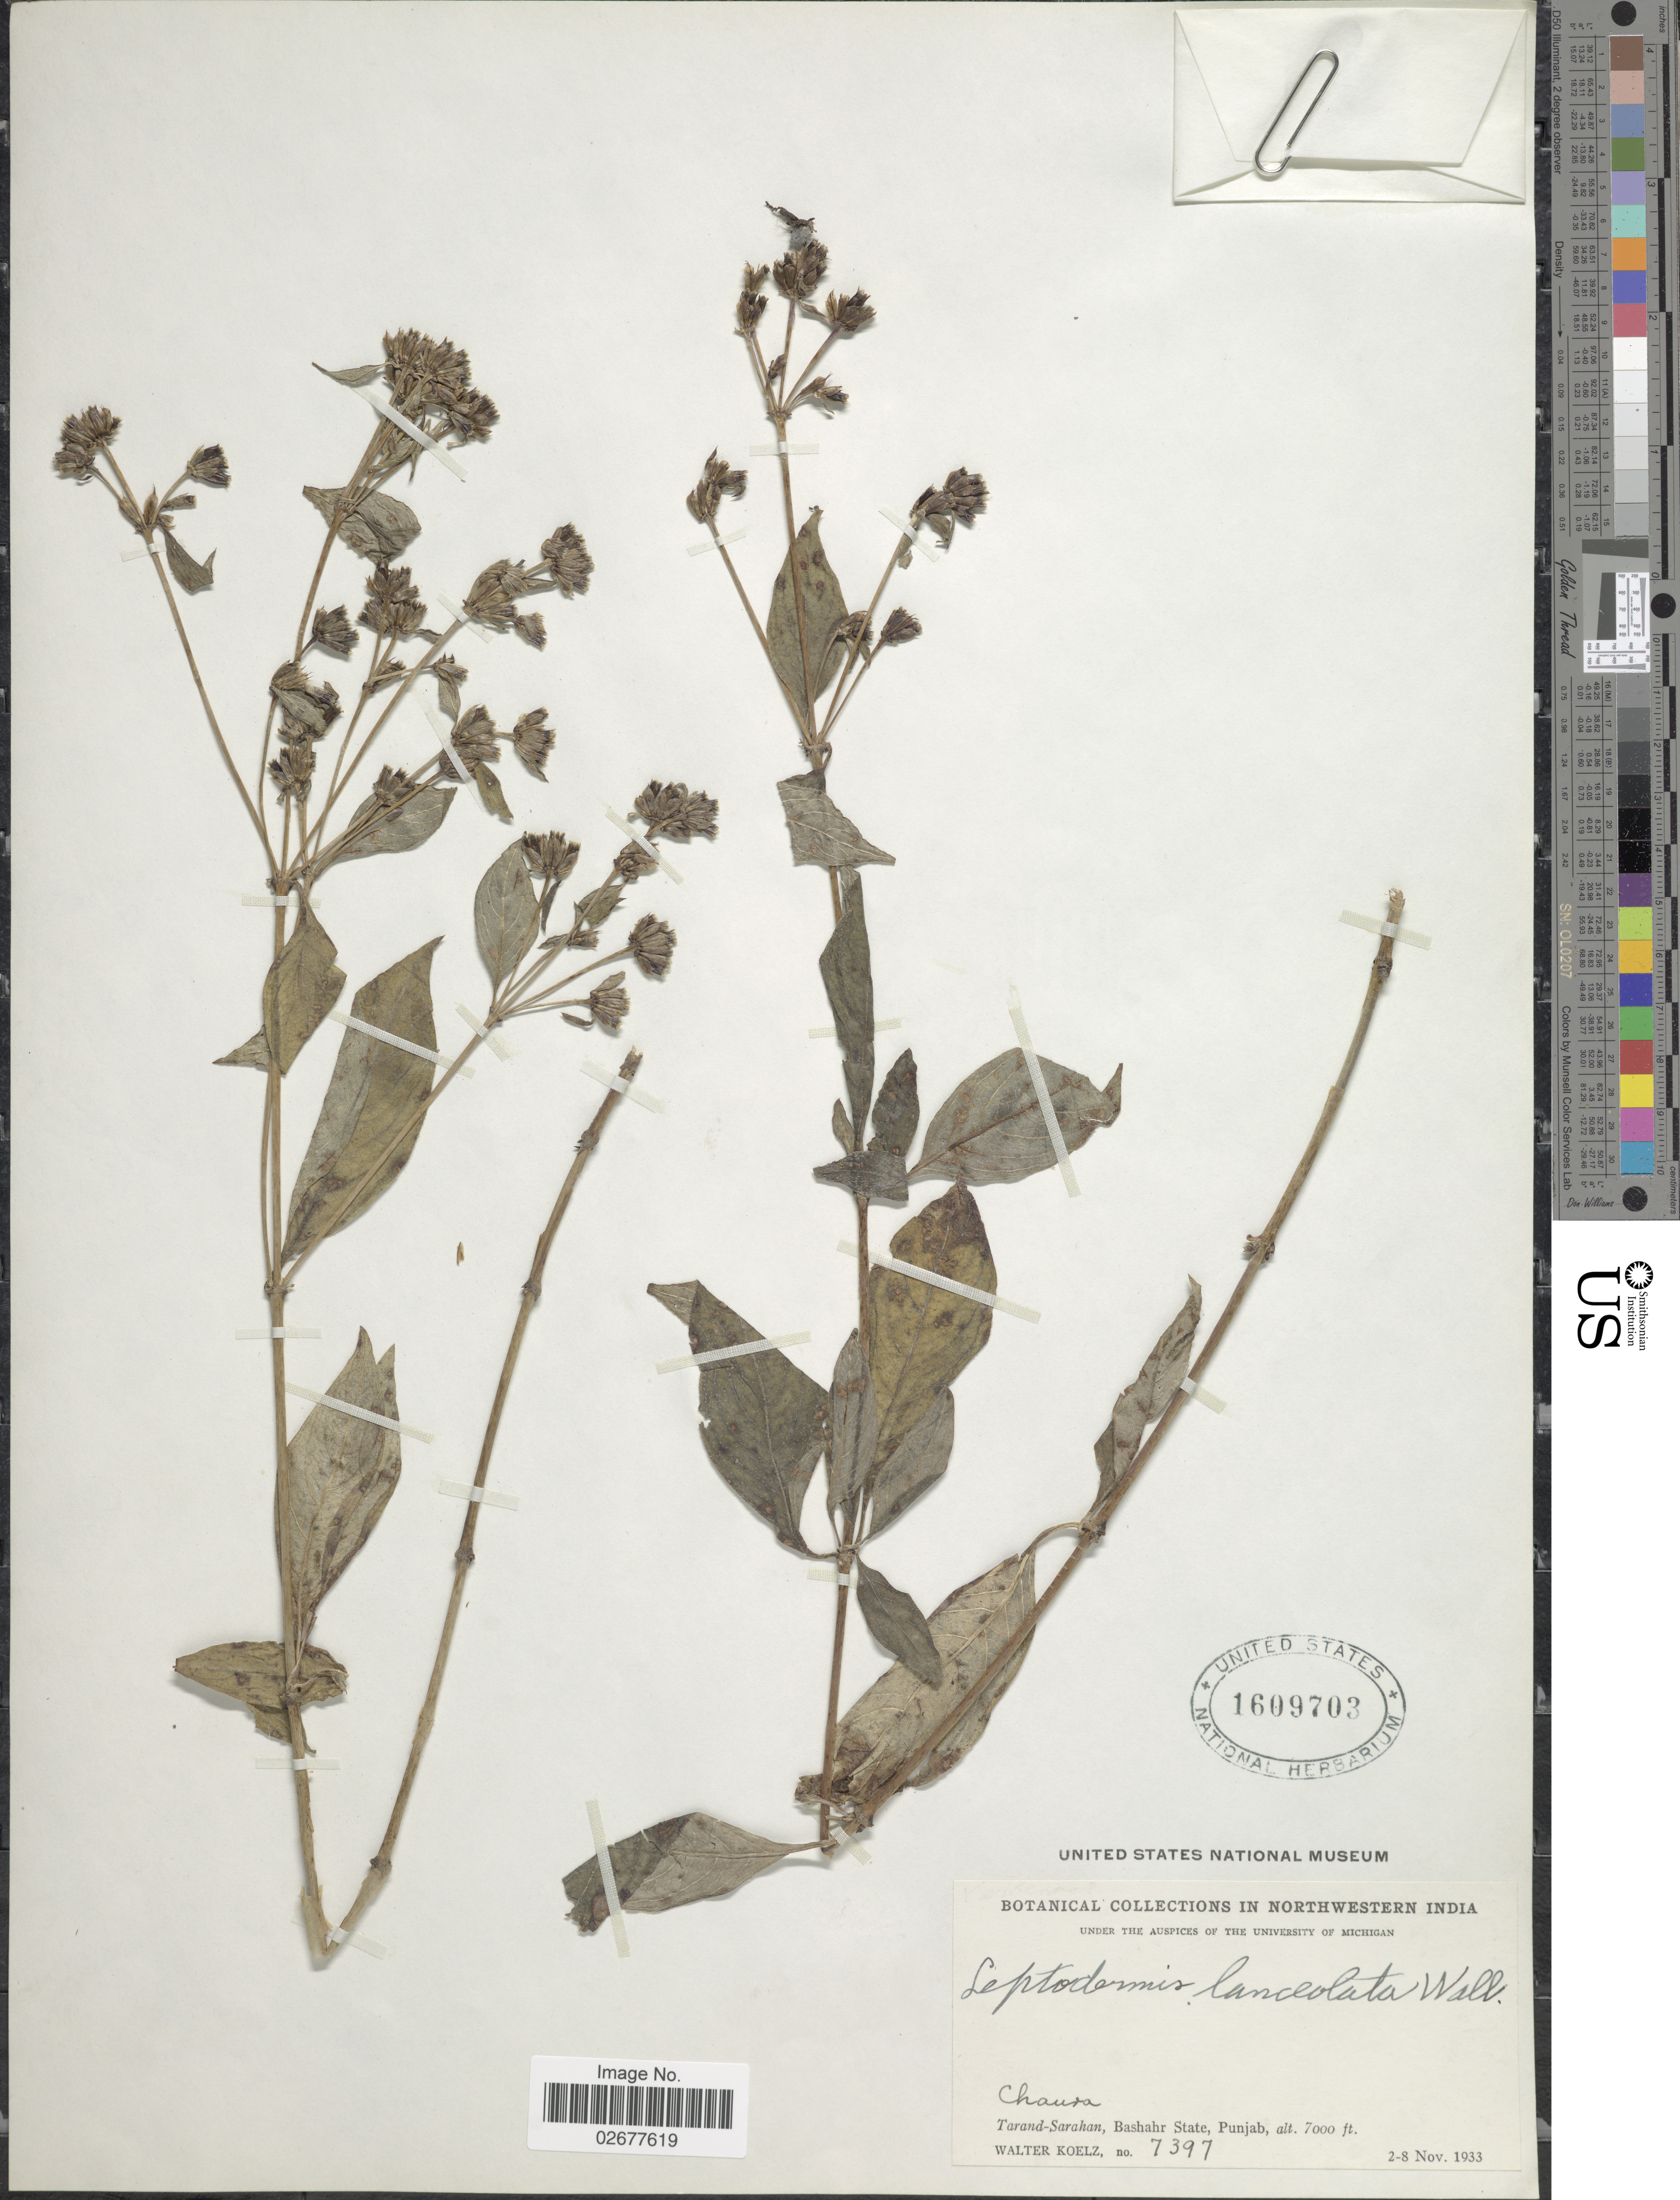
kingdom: Plantae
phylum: Tracheophyta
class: Magnoliopsida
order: Gentianales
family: Rubiaceae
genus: Leptodermis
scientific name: Leptodermis lanceolata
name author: Wall.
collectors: W. N. Koelz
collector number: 7397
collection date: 1933-11-02/1933-11-08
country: India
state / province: Punjab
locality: Northwestern India. Chaura. Tarand-Sarahan, Bashahr State.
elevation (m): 2134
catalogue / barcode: US 1609703